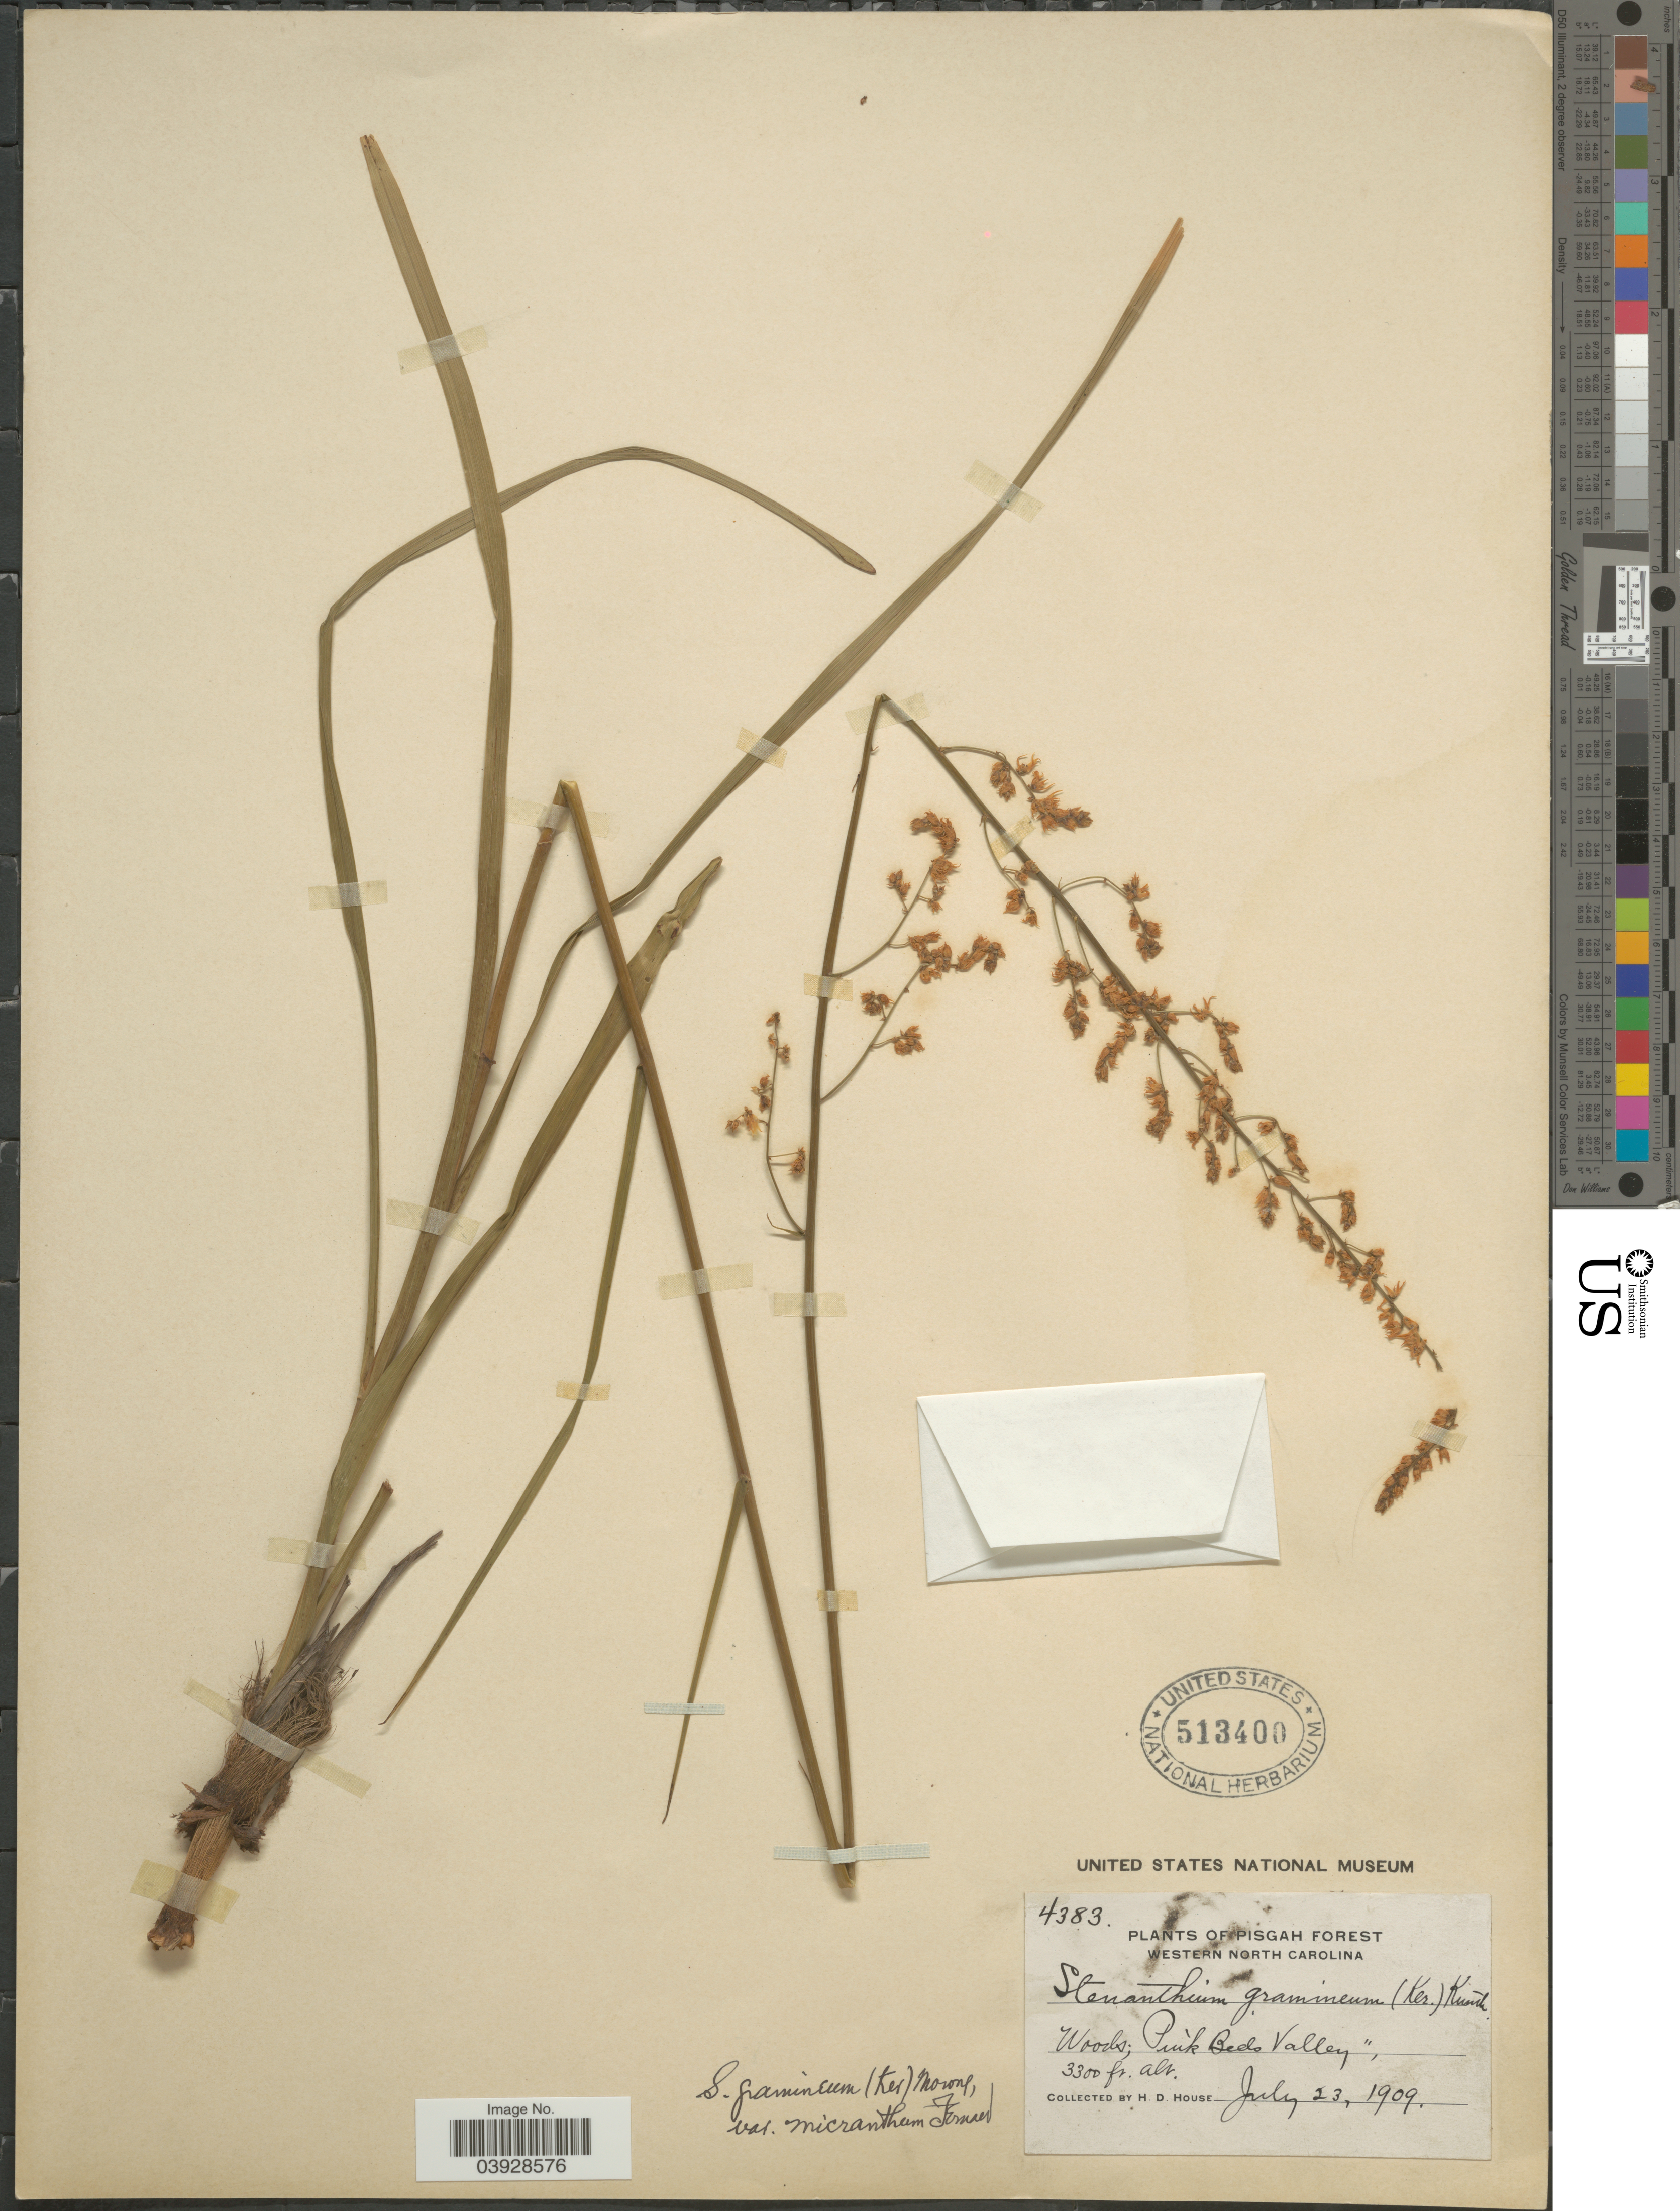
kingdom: Plantae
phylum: Tracheophyta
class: Liliopsida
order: Liliales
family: Melanthiaceae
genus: Stenanthium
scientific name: Stenanthium gramineum var. micranthum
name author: Fernald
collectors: H. D. House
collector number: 4383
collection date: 1909-07-23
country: United States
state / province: North Carolina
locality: Pisgah Forest. Western North Carolina. Pink Beds Valley.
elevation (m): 1006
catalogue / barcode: US 513400